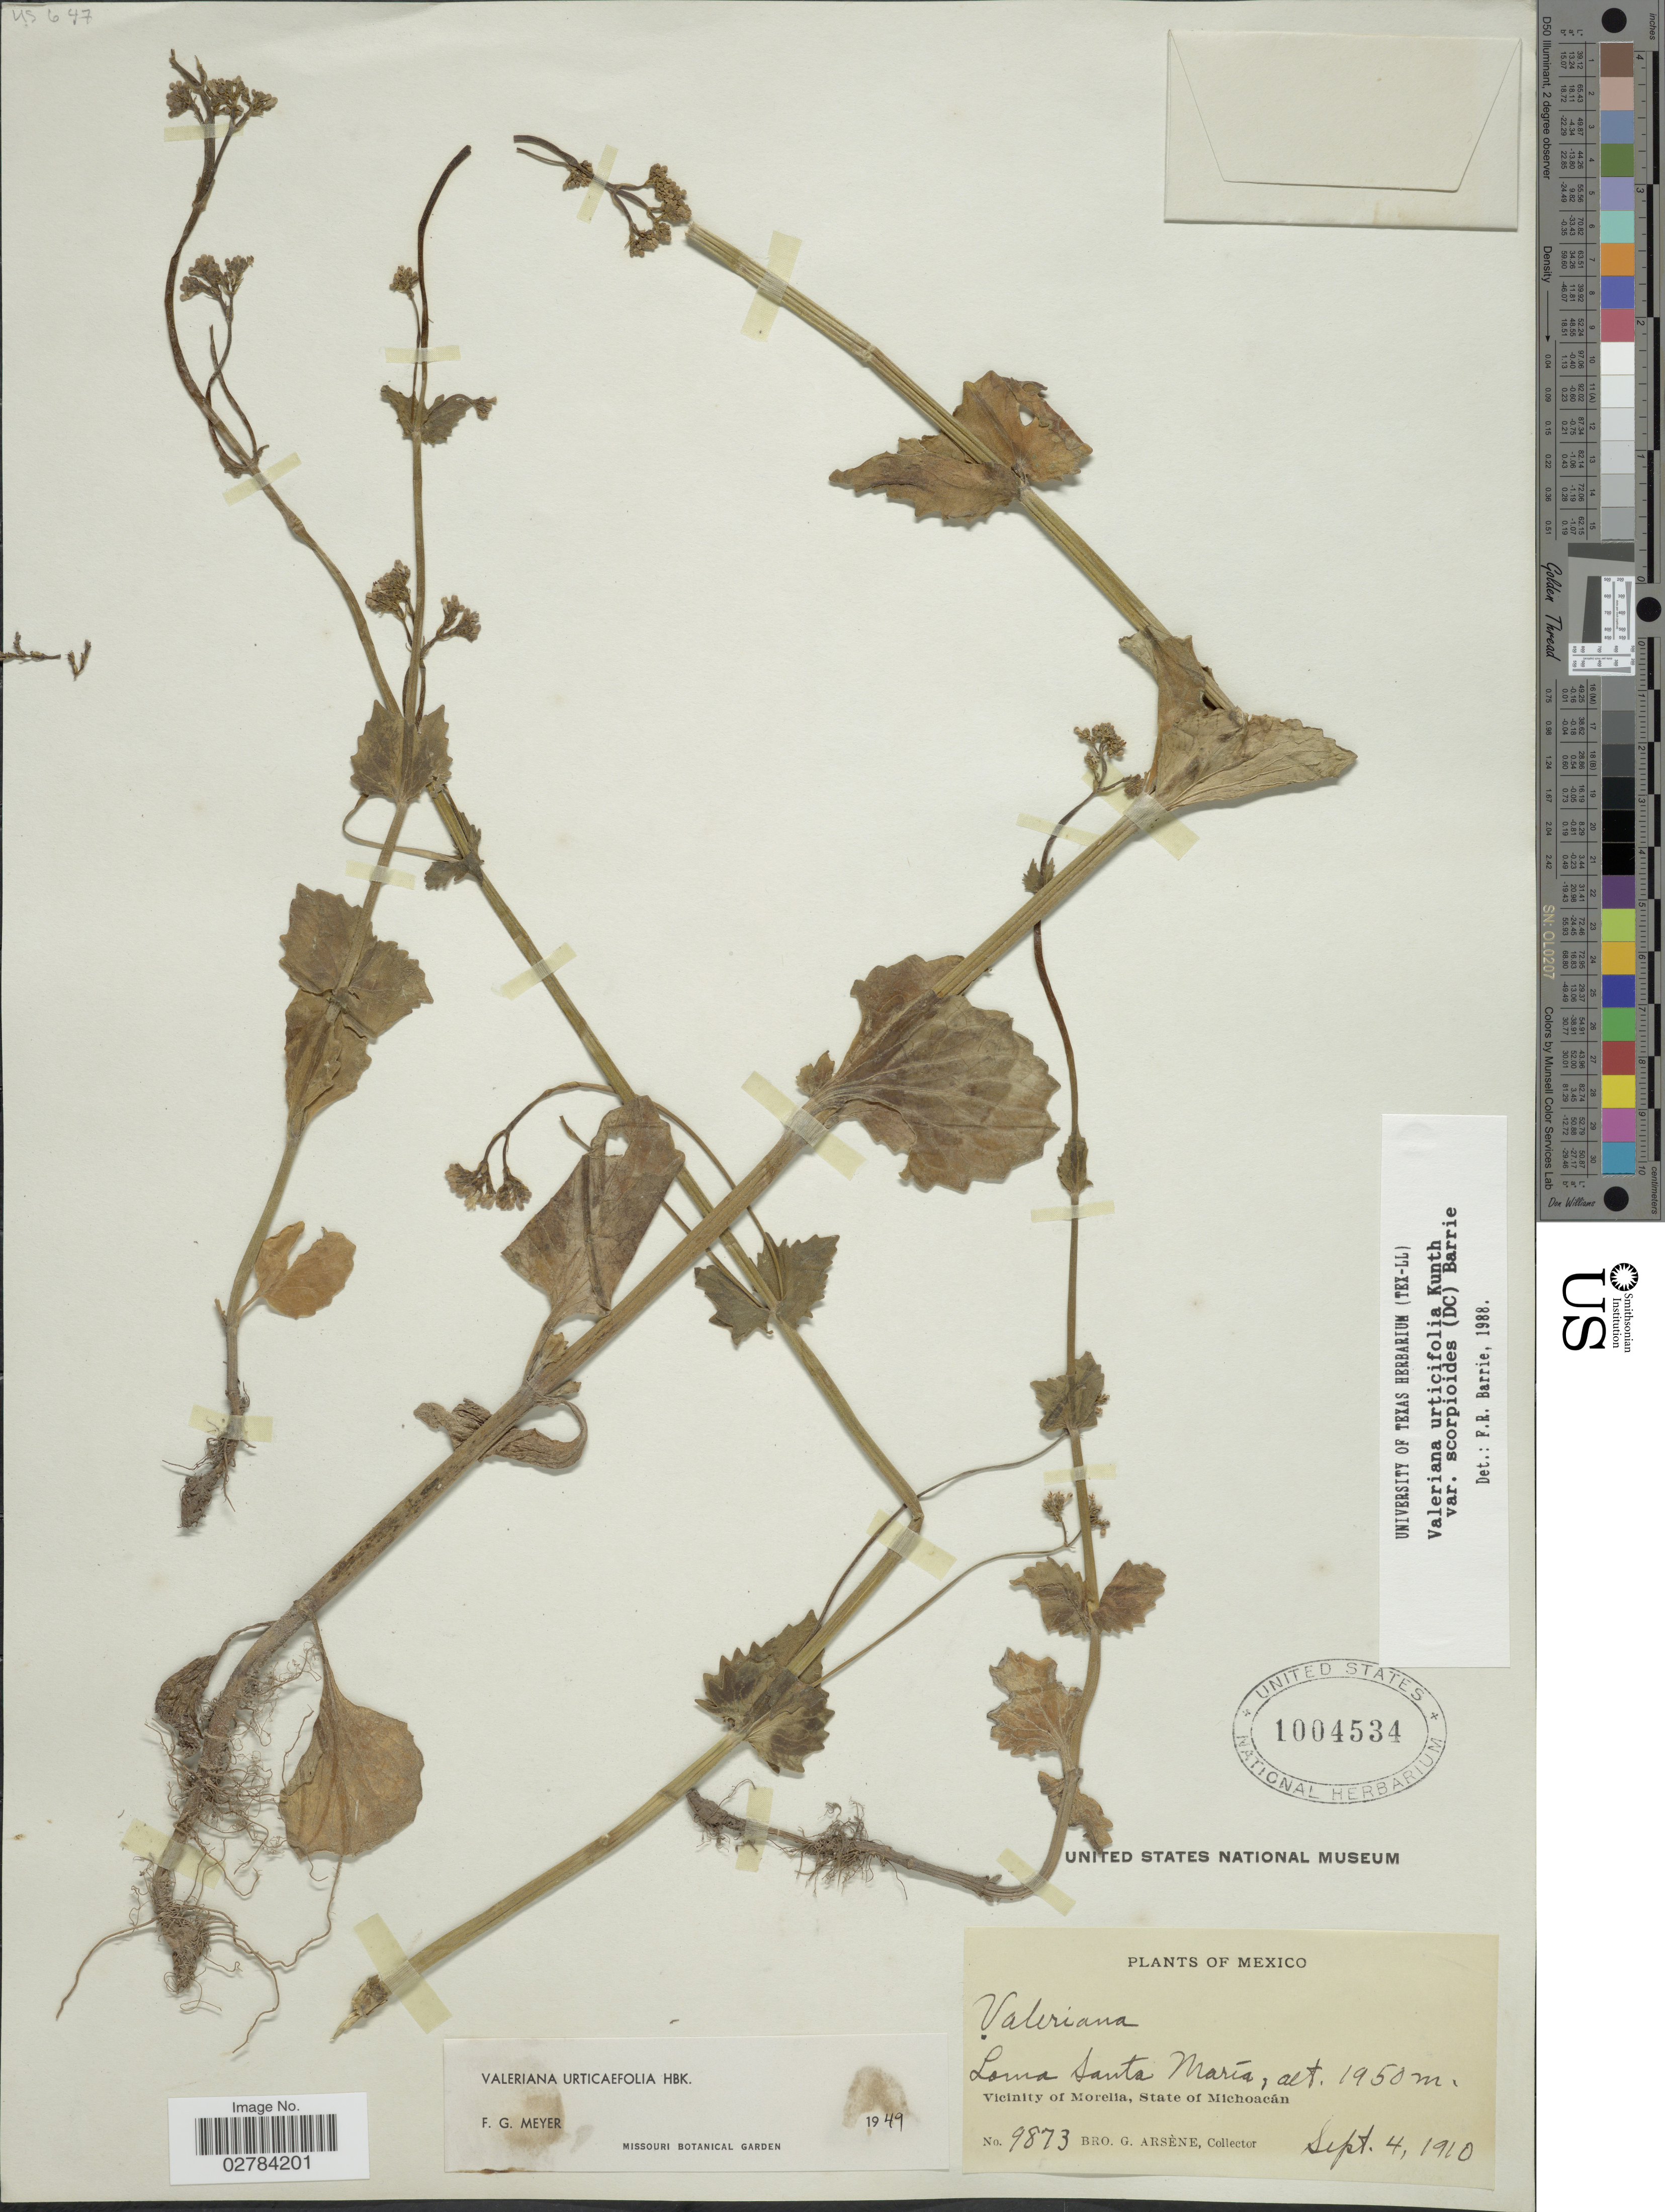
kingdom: Plantae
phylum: Tracheophyta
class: Magnoliopsida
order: Dipsacales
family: Caprifoliaceae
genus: Valeriana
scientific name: Valeriana urticifolia var. scorpioides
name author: (DC.) Barrie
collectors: Bro. G. Arsène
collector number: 9873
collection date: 1910-09-04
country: Mexico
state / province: Michoacán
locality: Loma Santa María, Vicinity of Morelia.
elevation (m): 1950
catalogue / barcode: US 1004534